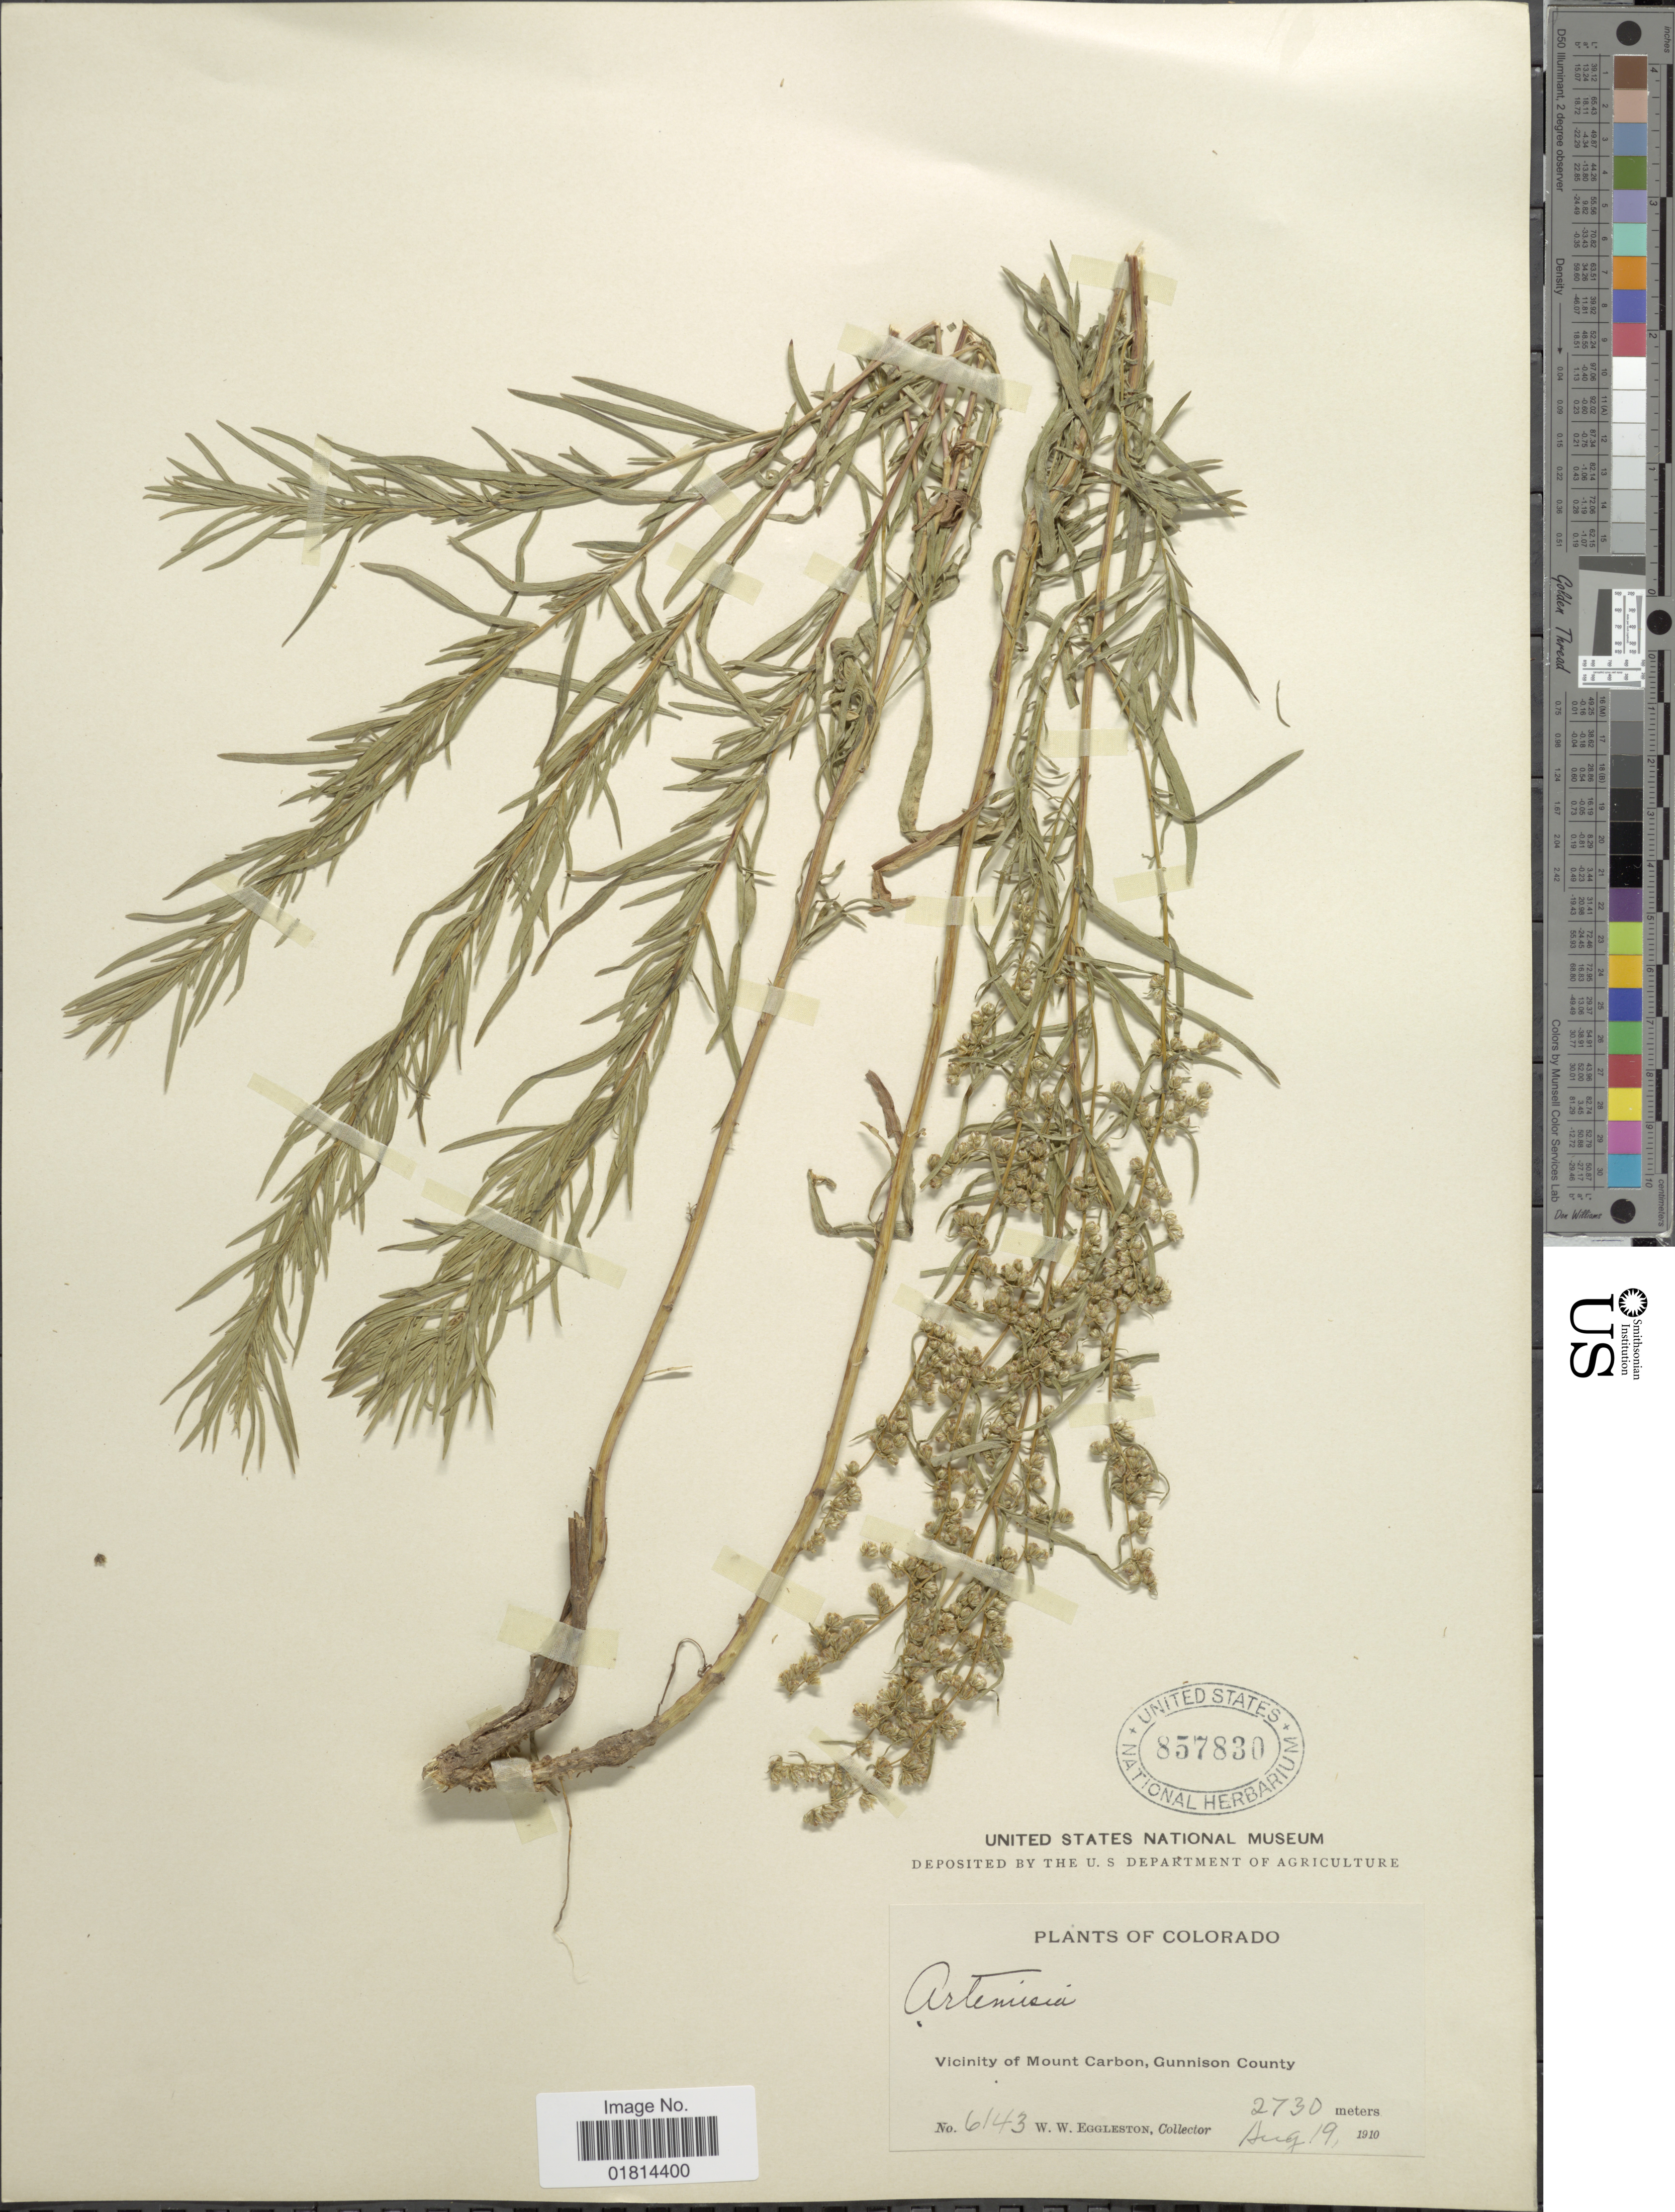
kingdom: Plantae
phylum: Tracheophyta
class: Magnoliopsida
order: Asterales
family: Asteraceae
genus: Artemisia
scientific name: Artemisia aromatica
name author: A. Nelson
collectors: W. W. Eggleston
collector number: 6143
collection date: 1910-08-19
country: United States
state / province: Colorado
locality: Vicinity of Mount Carbon, Gunnison County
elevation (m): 2730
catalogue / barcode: US 857830